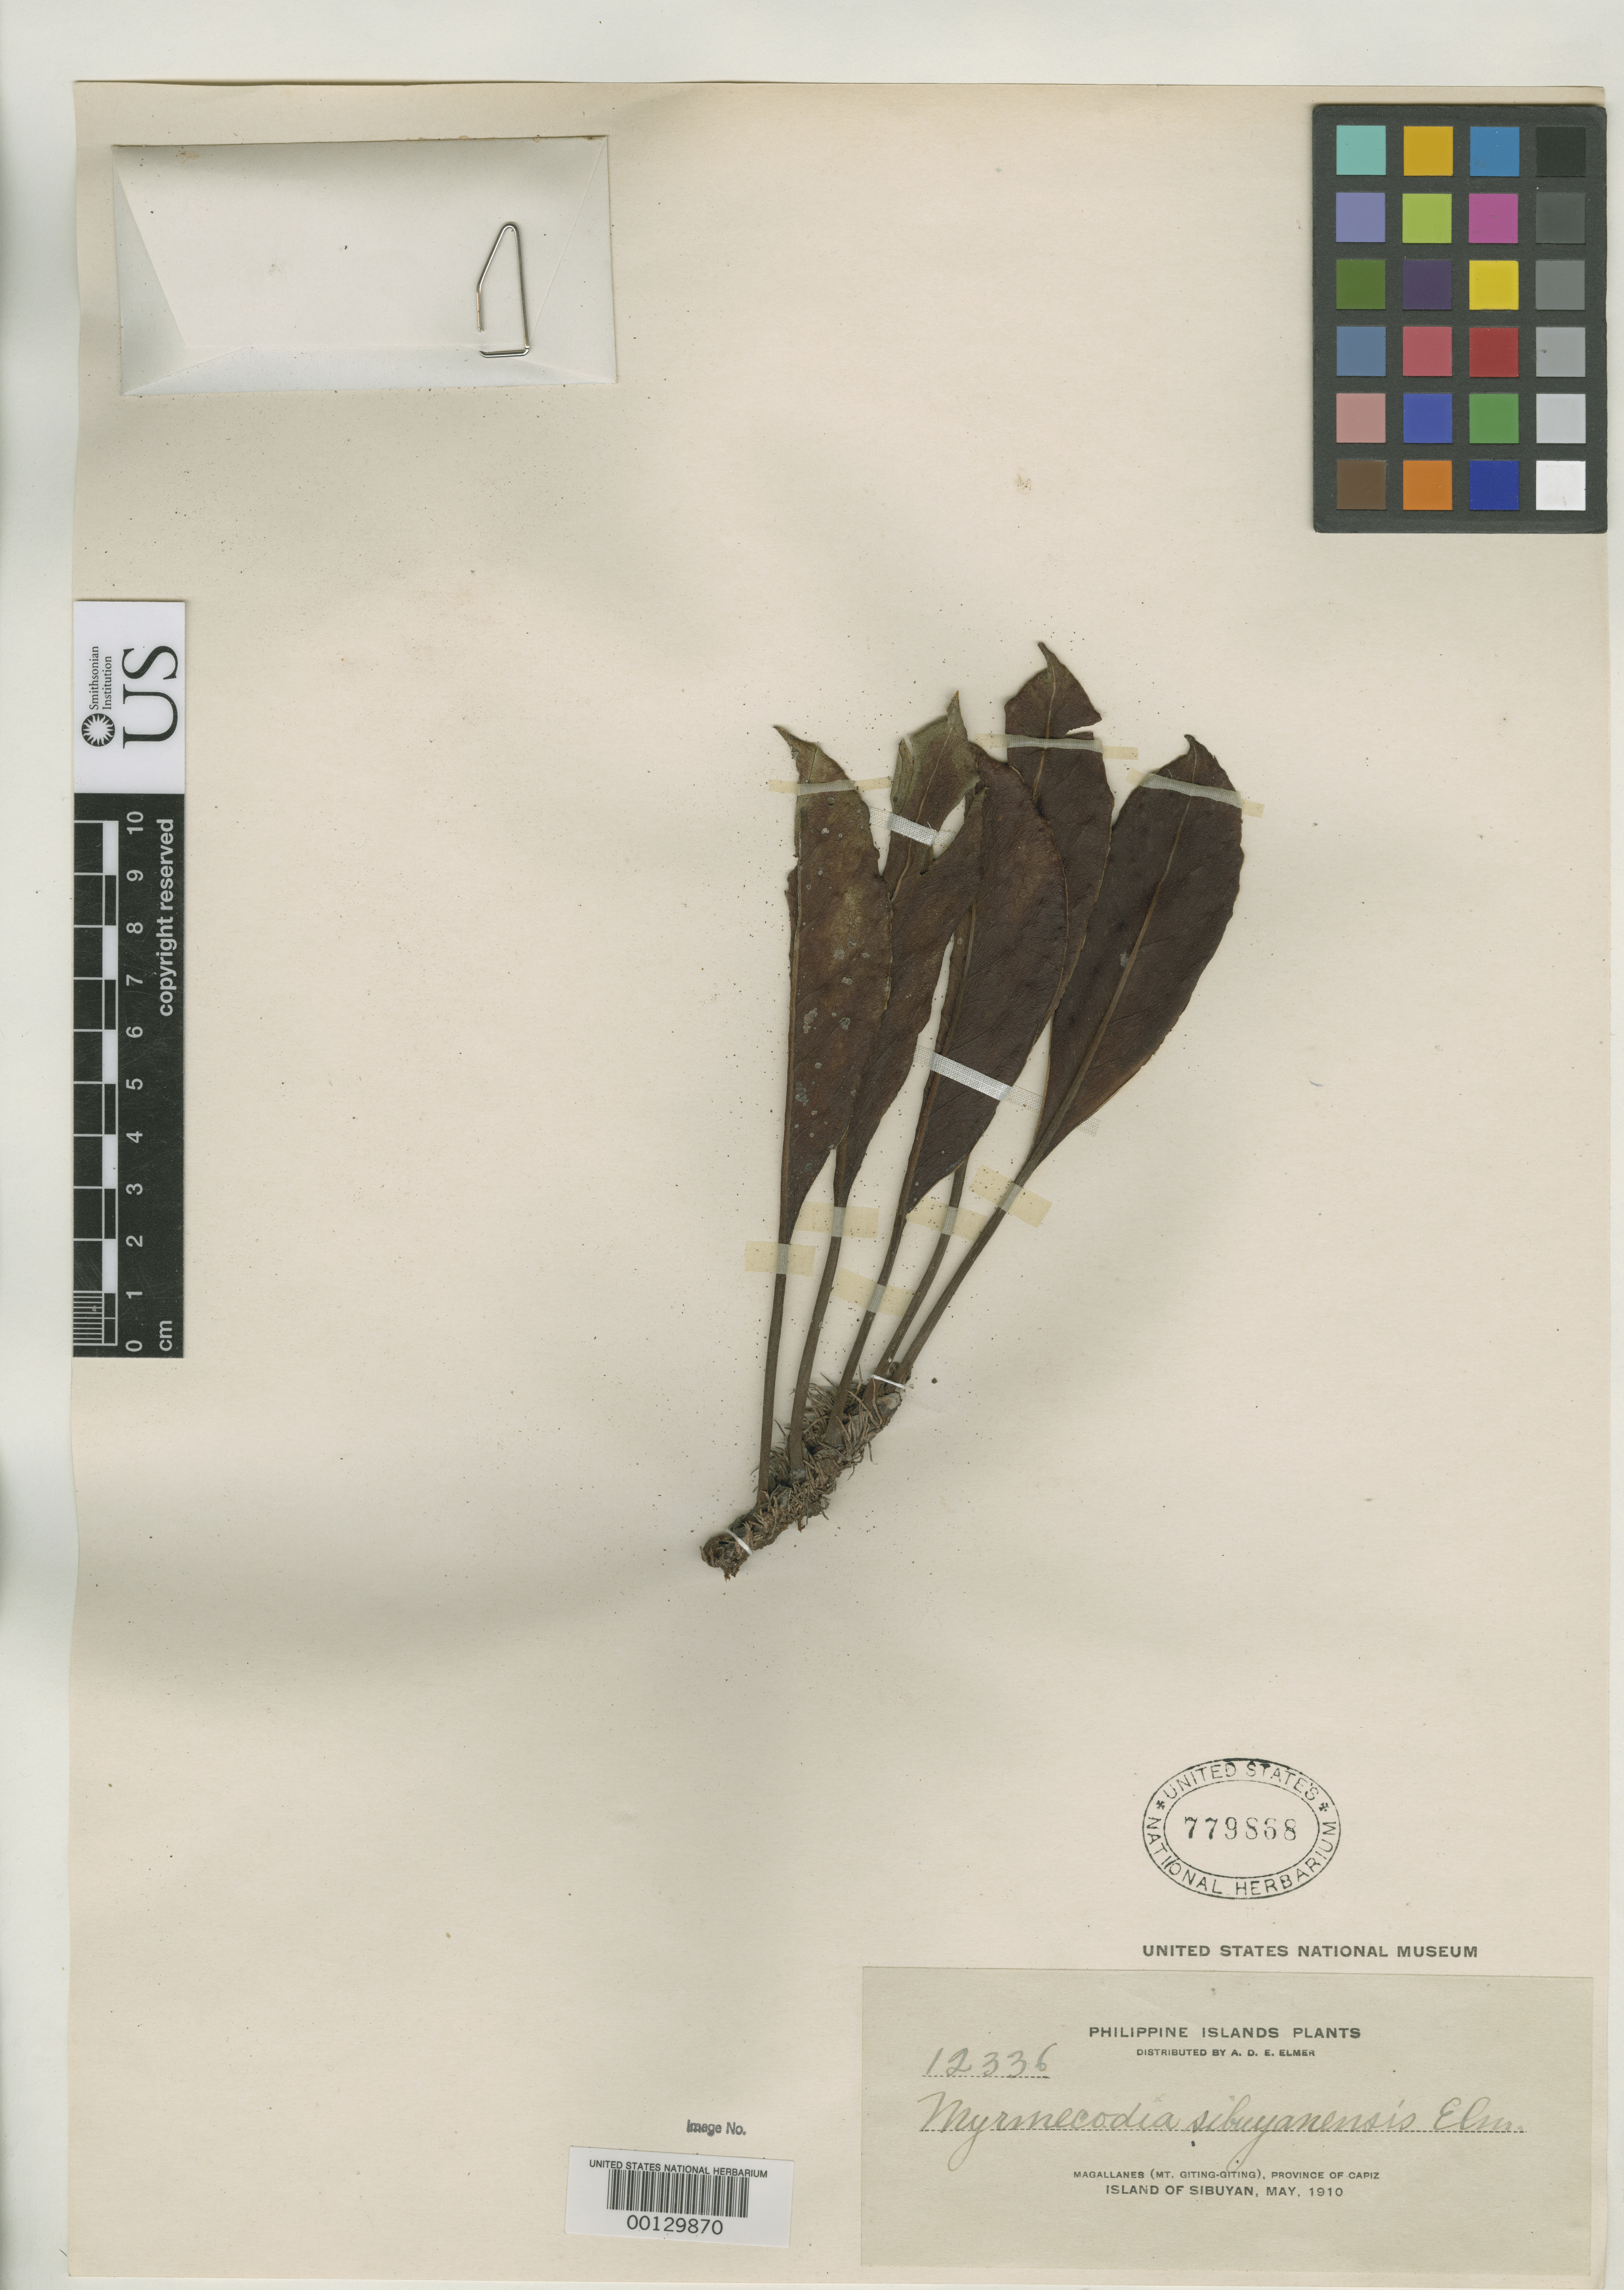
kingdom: Plantae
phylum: Tracheophyta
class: Magnoliopsida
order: Gentianales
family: Rubiaceae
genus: Myrmecodia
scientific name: Myrmecodia sibuyanensis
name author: Elmer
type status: Isotype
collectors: A. D. E. Elmer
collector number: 12336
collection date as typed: May 1910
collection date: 1910-05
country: Philippines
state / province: Mimaropa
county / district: Romblon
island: Sibuyan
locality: Magallanes, Mt. Giting-Giting.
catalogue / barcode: US 779868